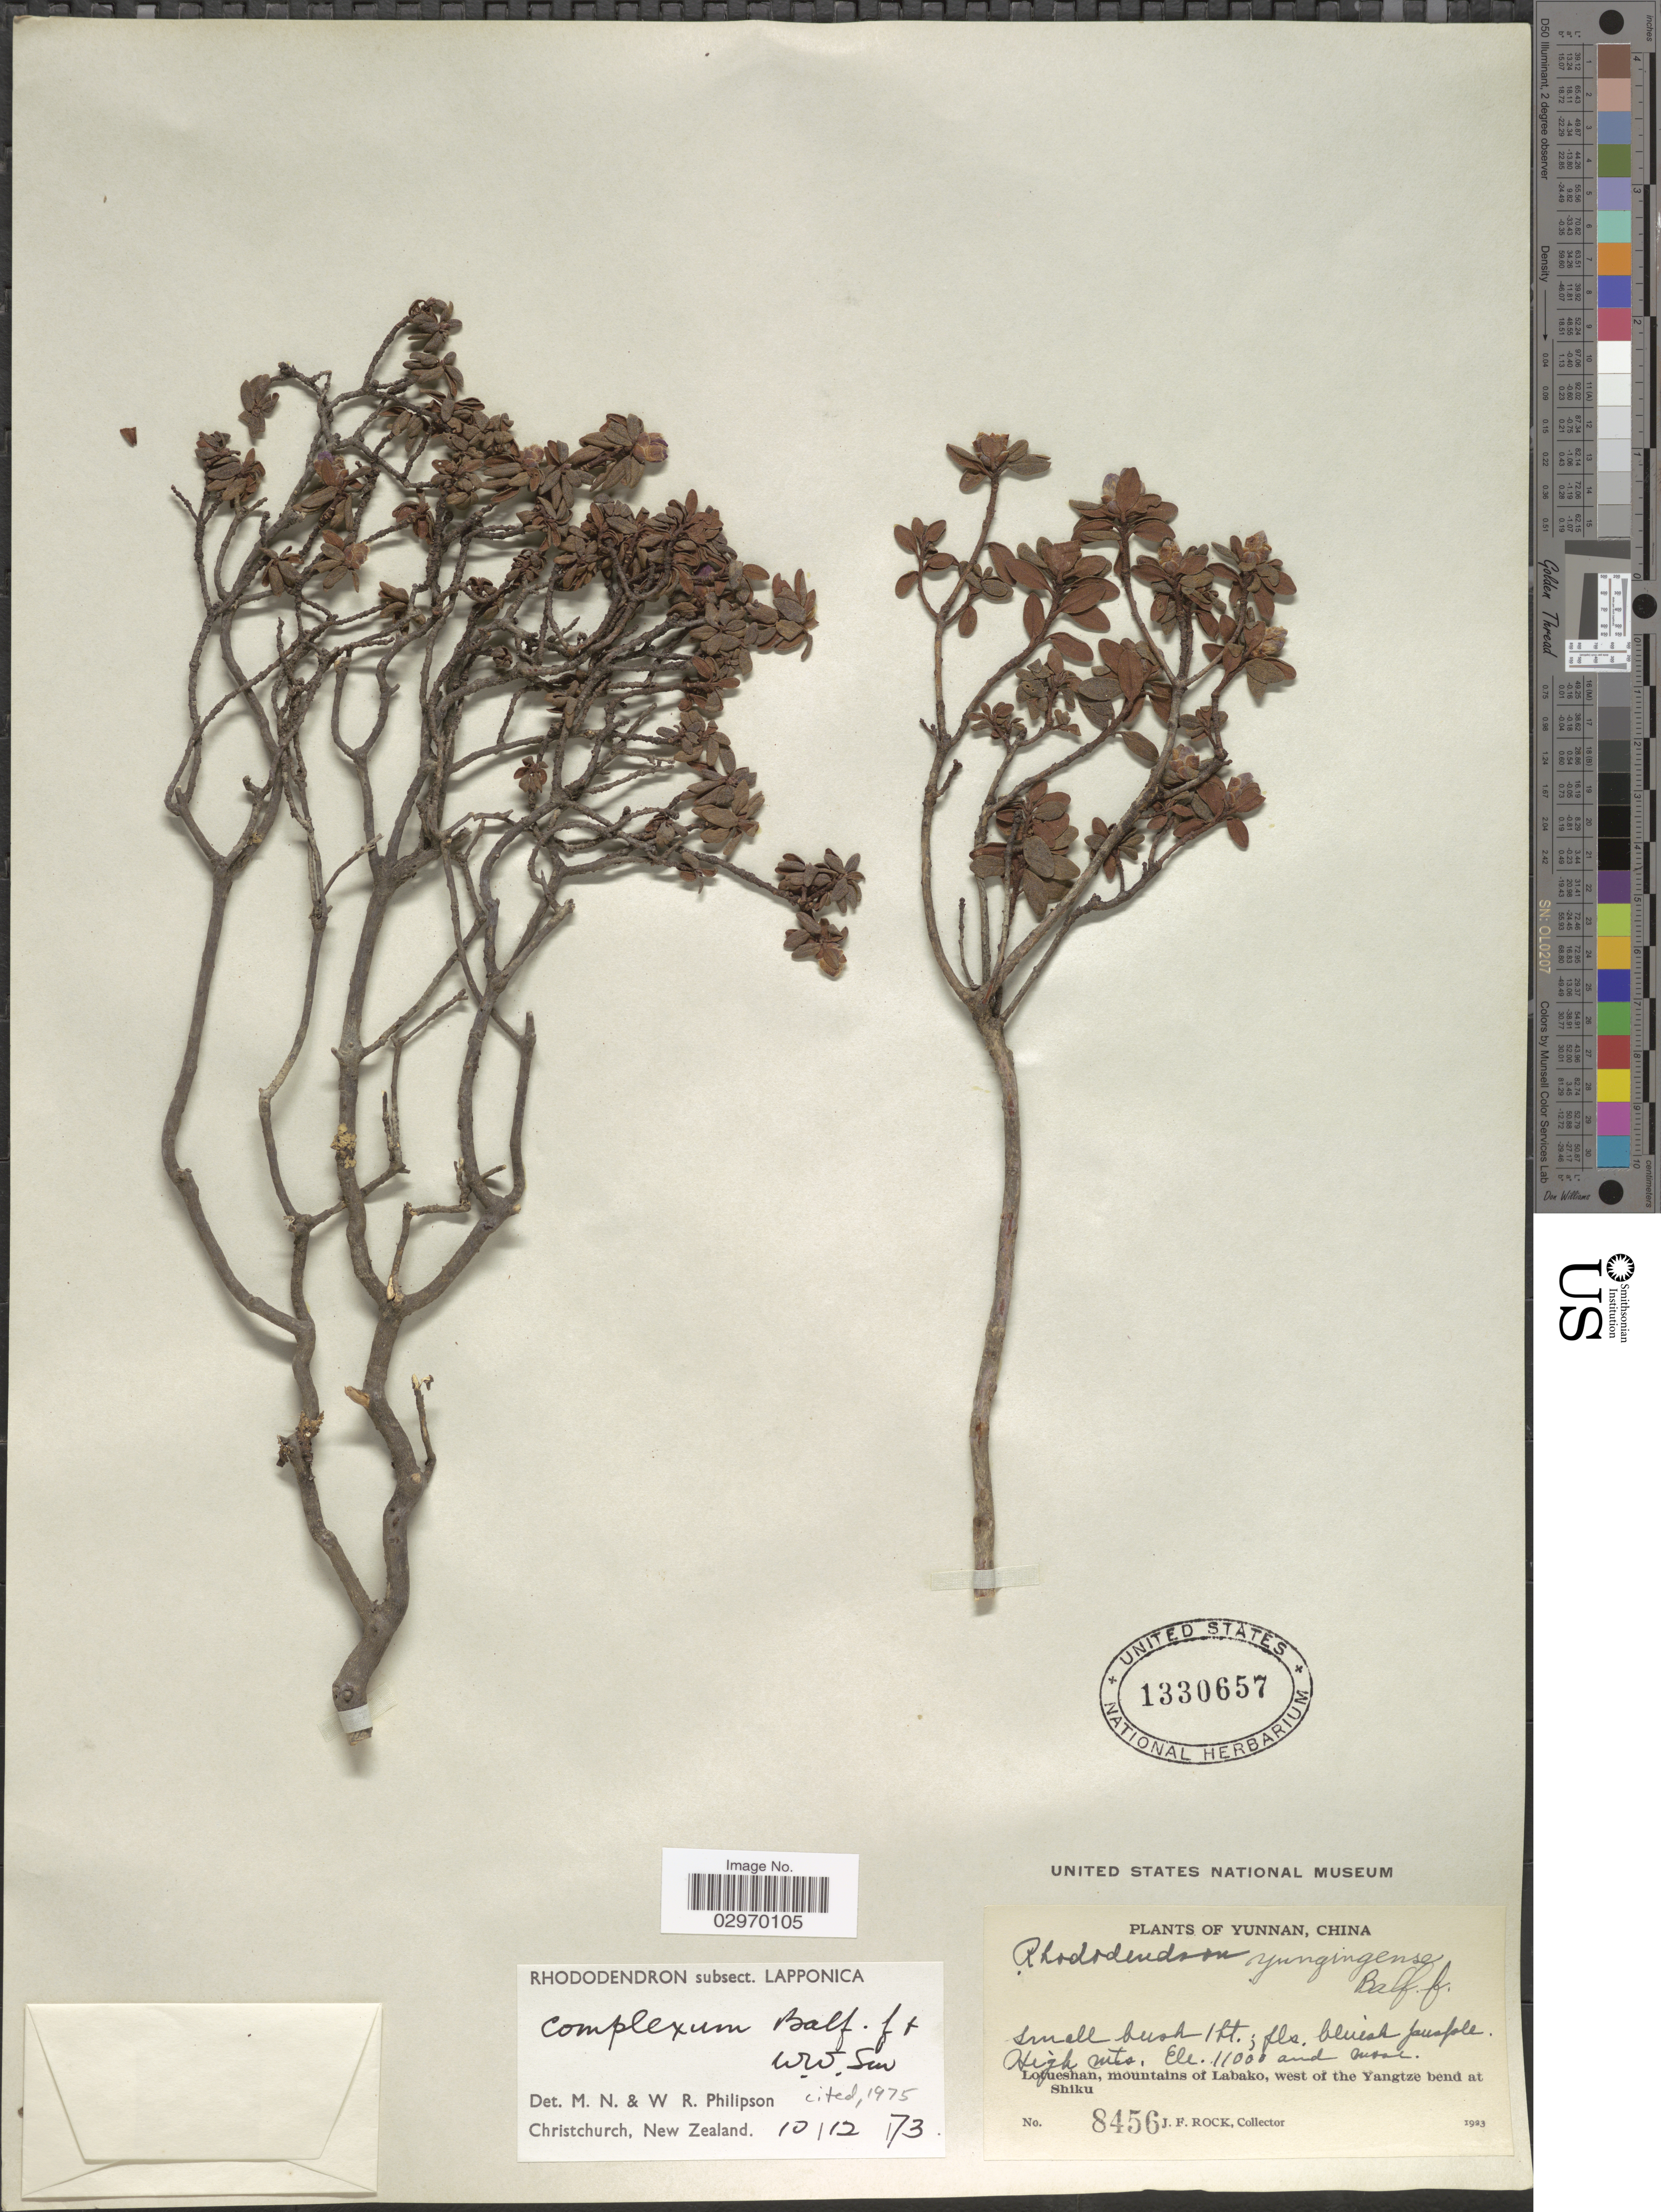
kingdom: Plantae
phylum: Tracheophyta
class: Magnoliopsida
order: Ericales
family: Ericaceae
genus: Rhododendron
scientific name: Rhododendron complexum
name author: Balf. f. & W.W. Sm.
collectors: J. Rock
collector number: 8456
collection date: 1923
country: China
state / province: Yunnan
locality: Lotueshan, mountains of Labako, west of the Yangtze bend at Shiku.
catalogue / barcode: US 1330657